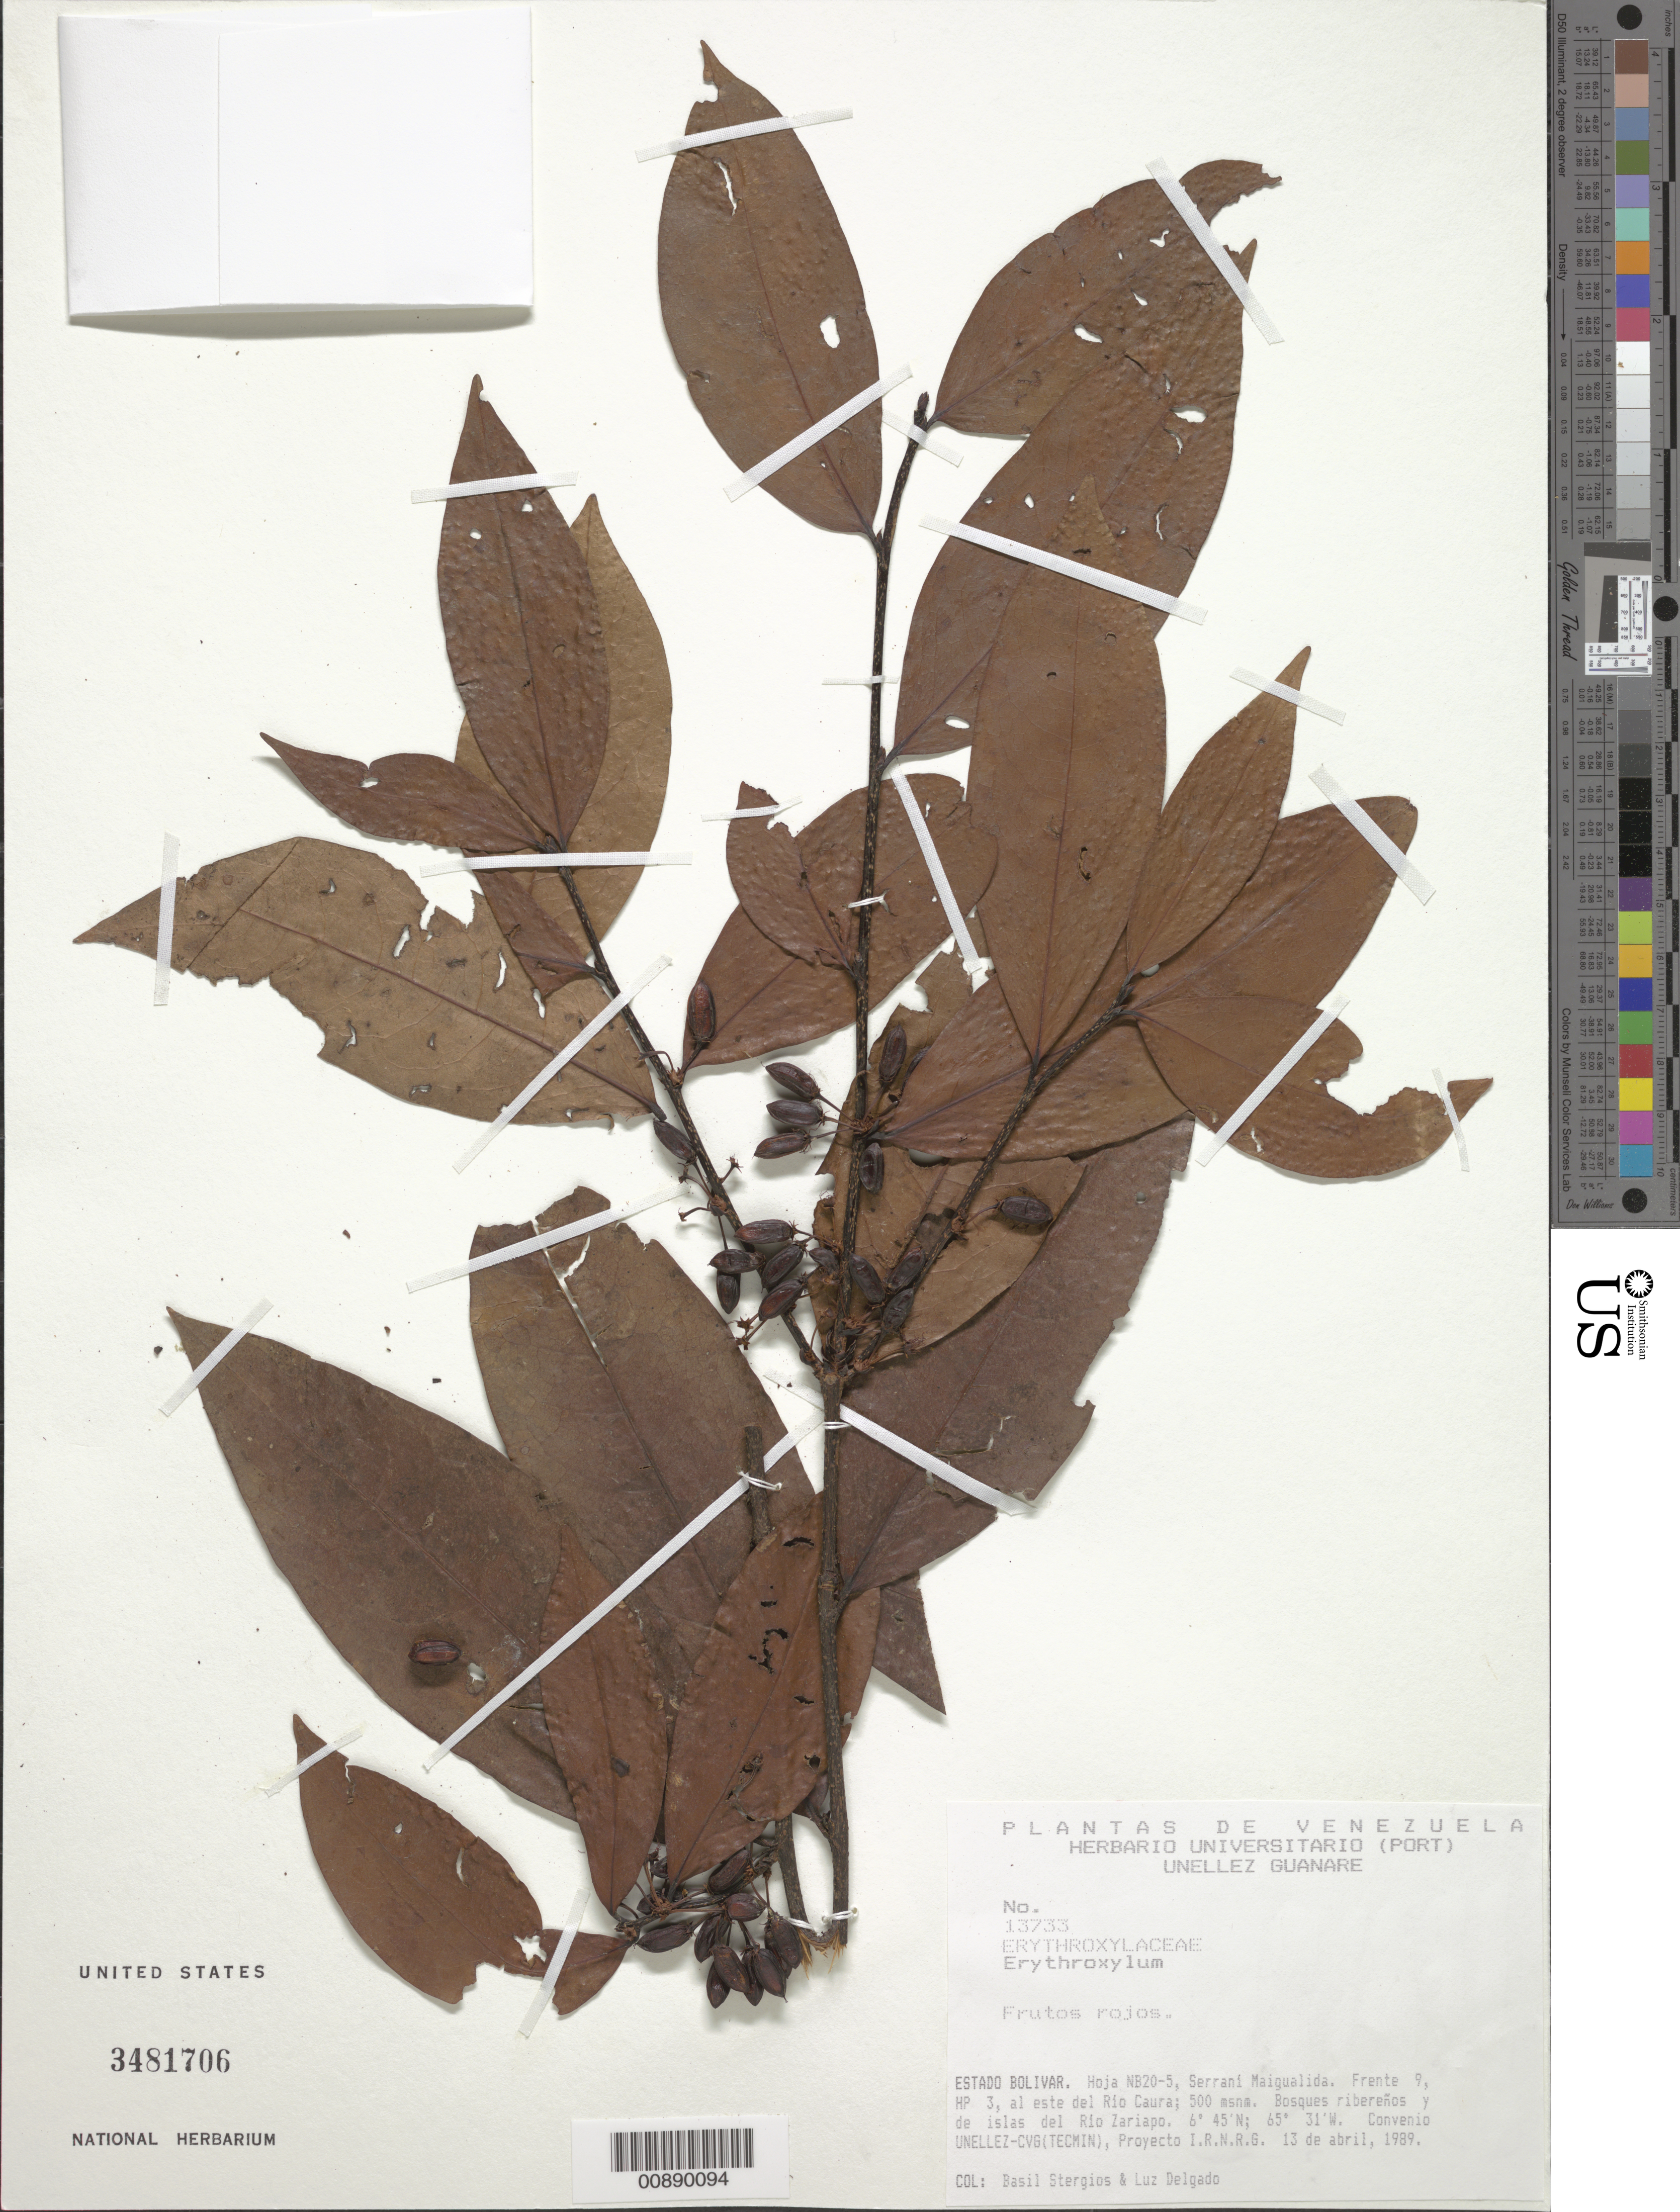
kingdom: Plantae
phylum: Tracheophyta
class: Magnoliopsida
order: Malpighiales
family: Erythroxylaceae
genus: Erythroxylum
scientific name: Erythroxylum sp.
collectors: B. G. Stergios & L. Delgado V.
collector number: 13733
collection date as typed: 13-Apr-89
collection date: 1989-04-13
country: Venezuela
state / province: Bolívar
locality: Serrania Maigualida, E del río Caura, cerca de las riberas del río Zariapo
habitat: Bosques ribereños y de islas del río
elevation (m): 500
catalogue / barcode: US 3481706